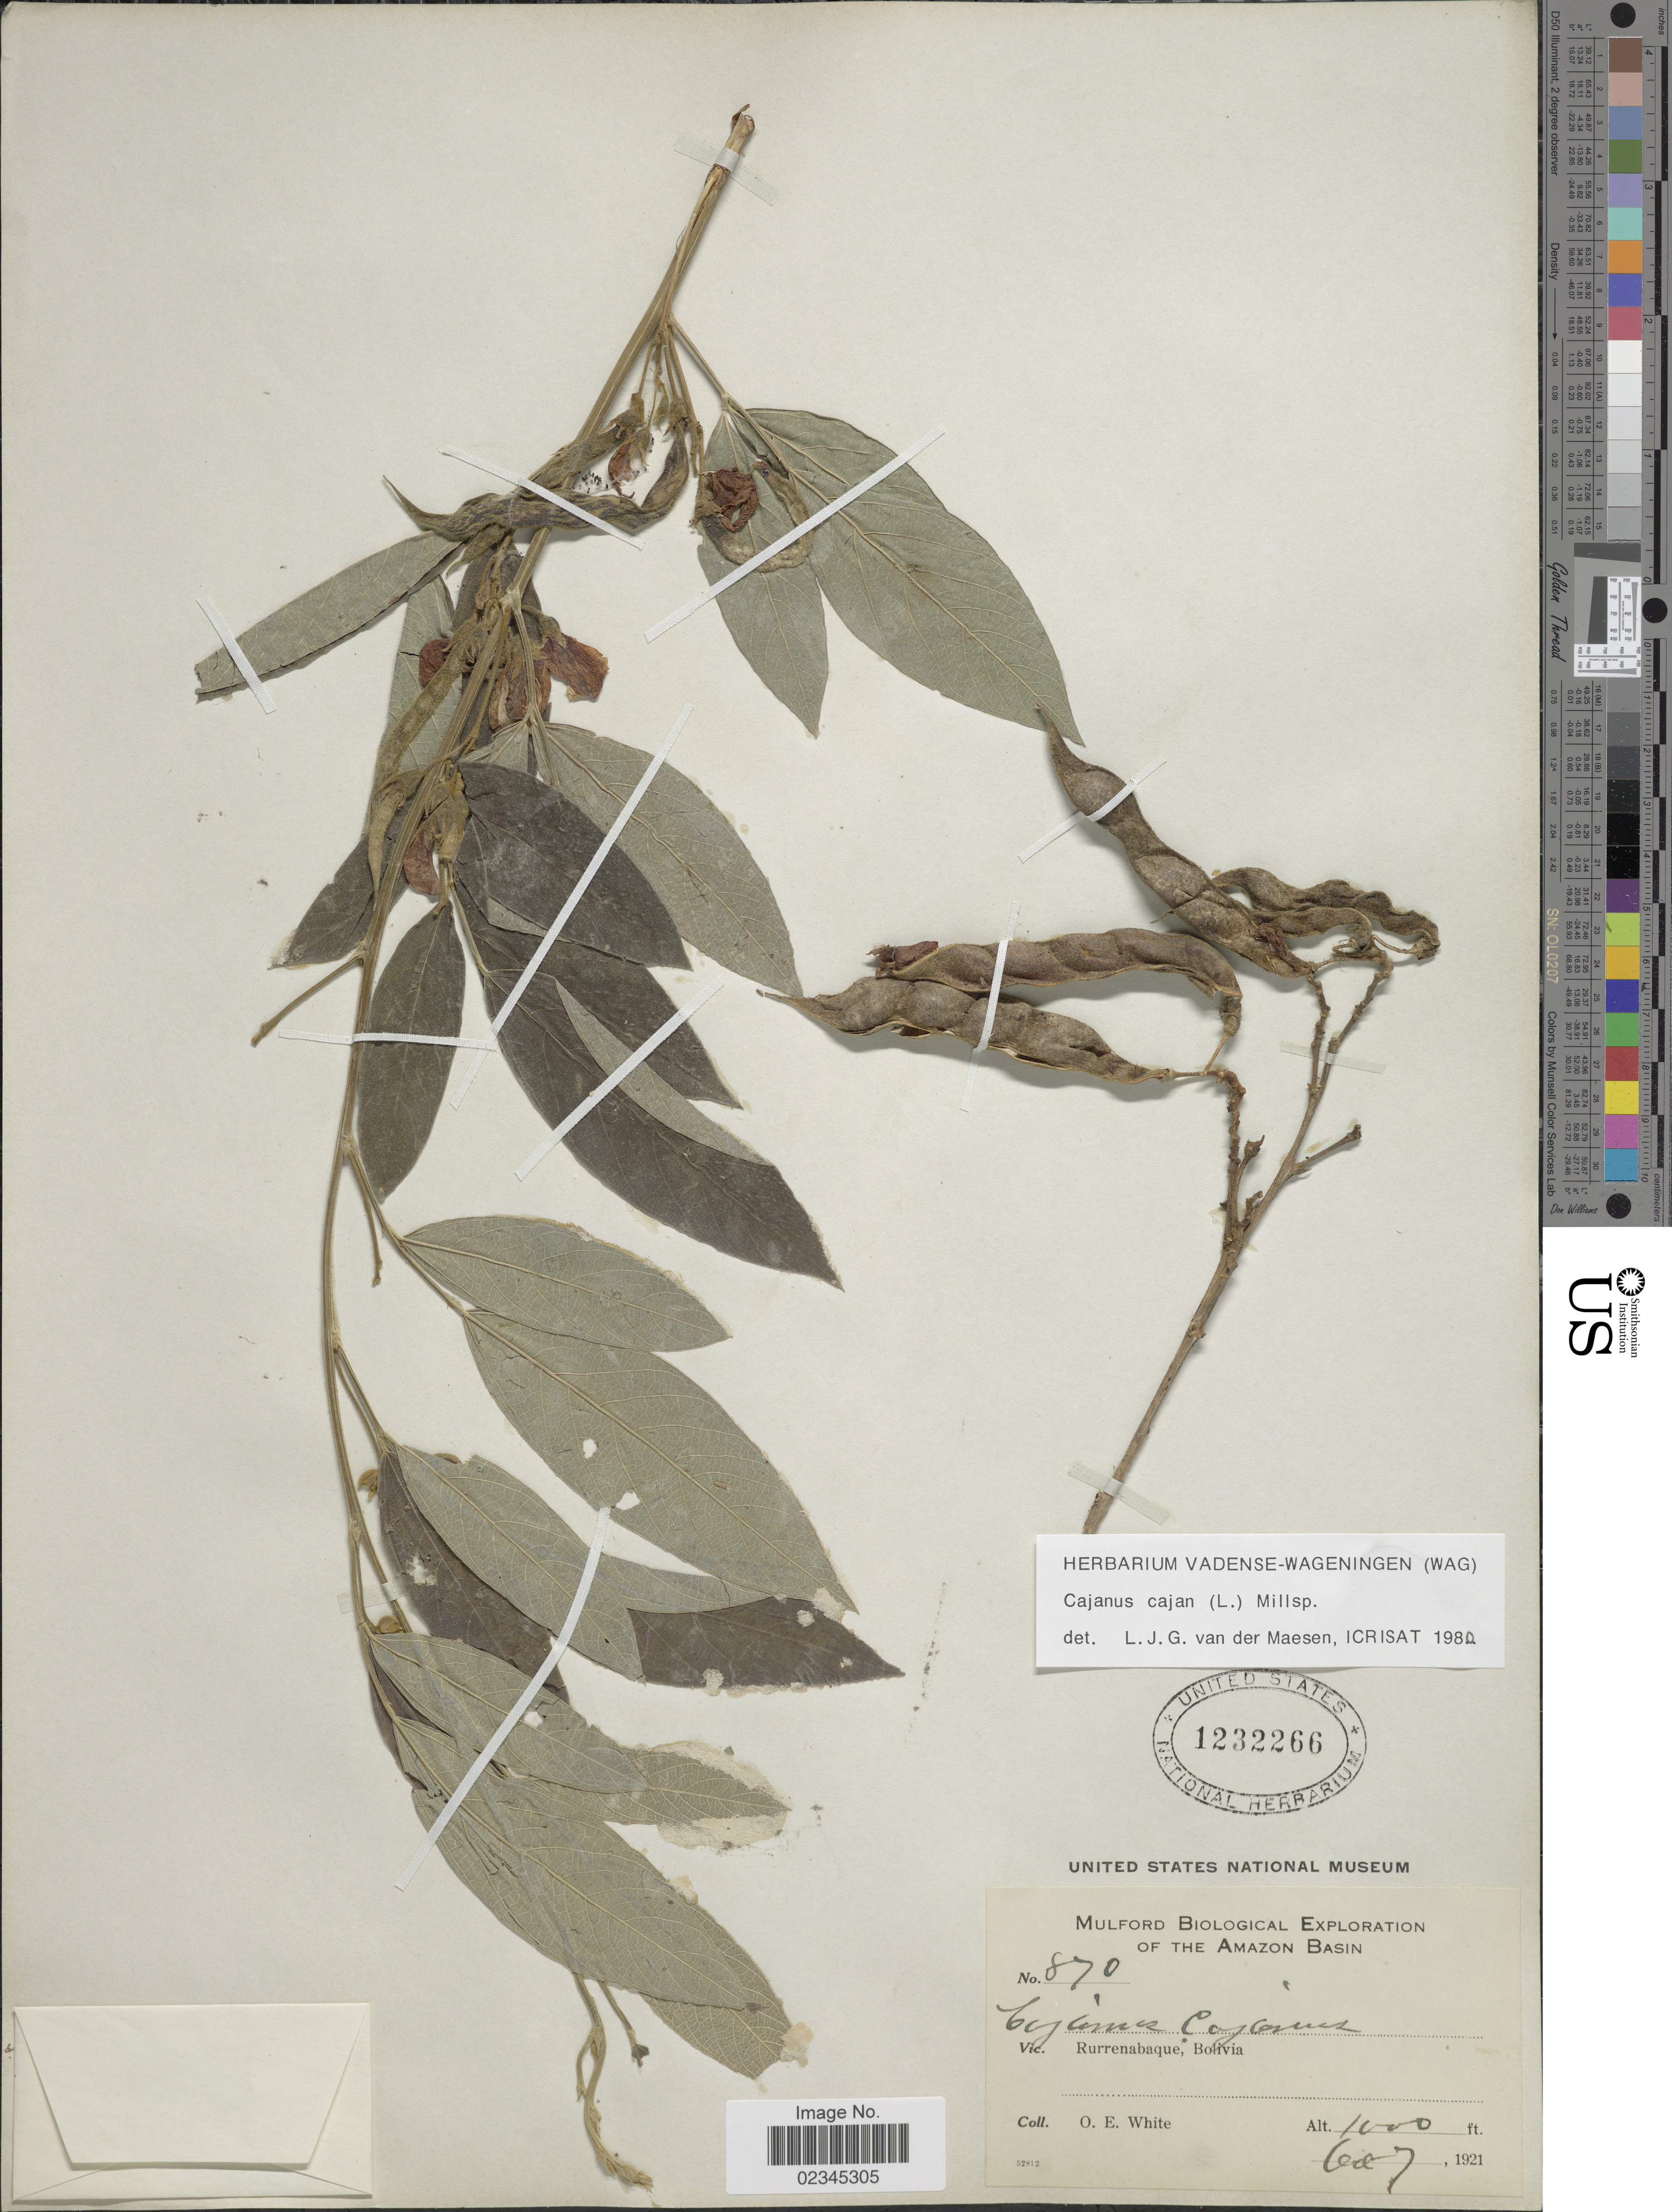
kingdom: Plantae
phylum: Tracheophyta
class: Magnoliopsida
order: Fabales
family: Fabaceae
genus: Cajanus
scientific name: Cajanus cajan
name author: (L.) Huth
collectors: O. E. White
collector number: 870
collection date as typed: Oct 7, 1921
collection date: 1921-10-07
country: Bolivia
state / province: Beni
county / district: José Ballivián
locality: Rurrenabaque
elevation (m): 305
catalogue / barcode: US 1232266